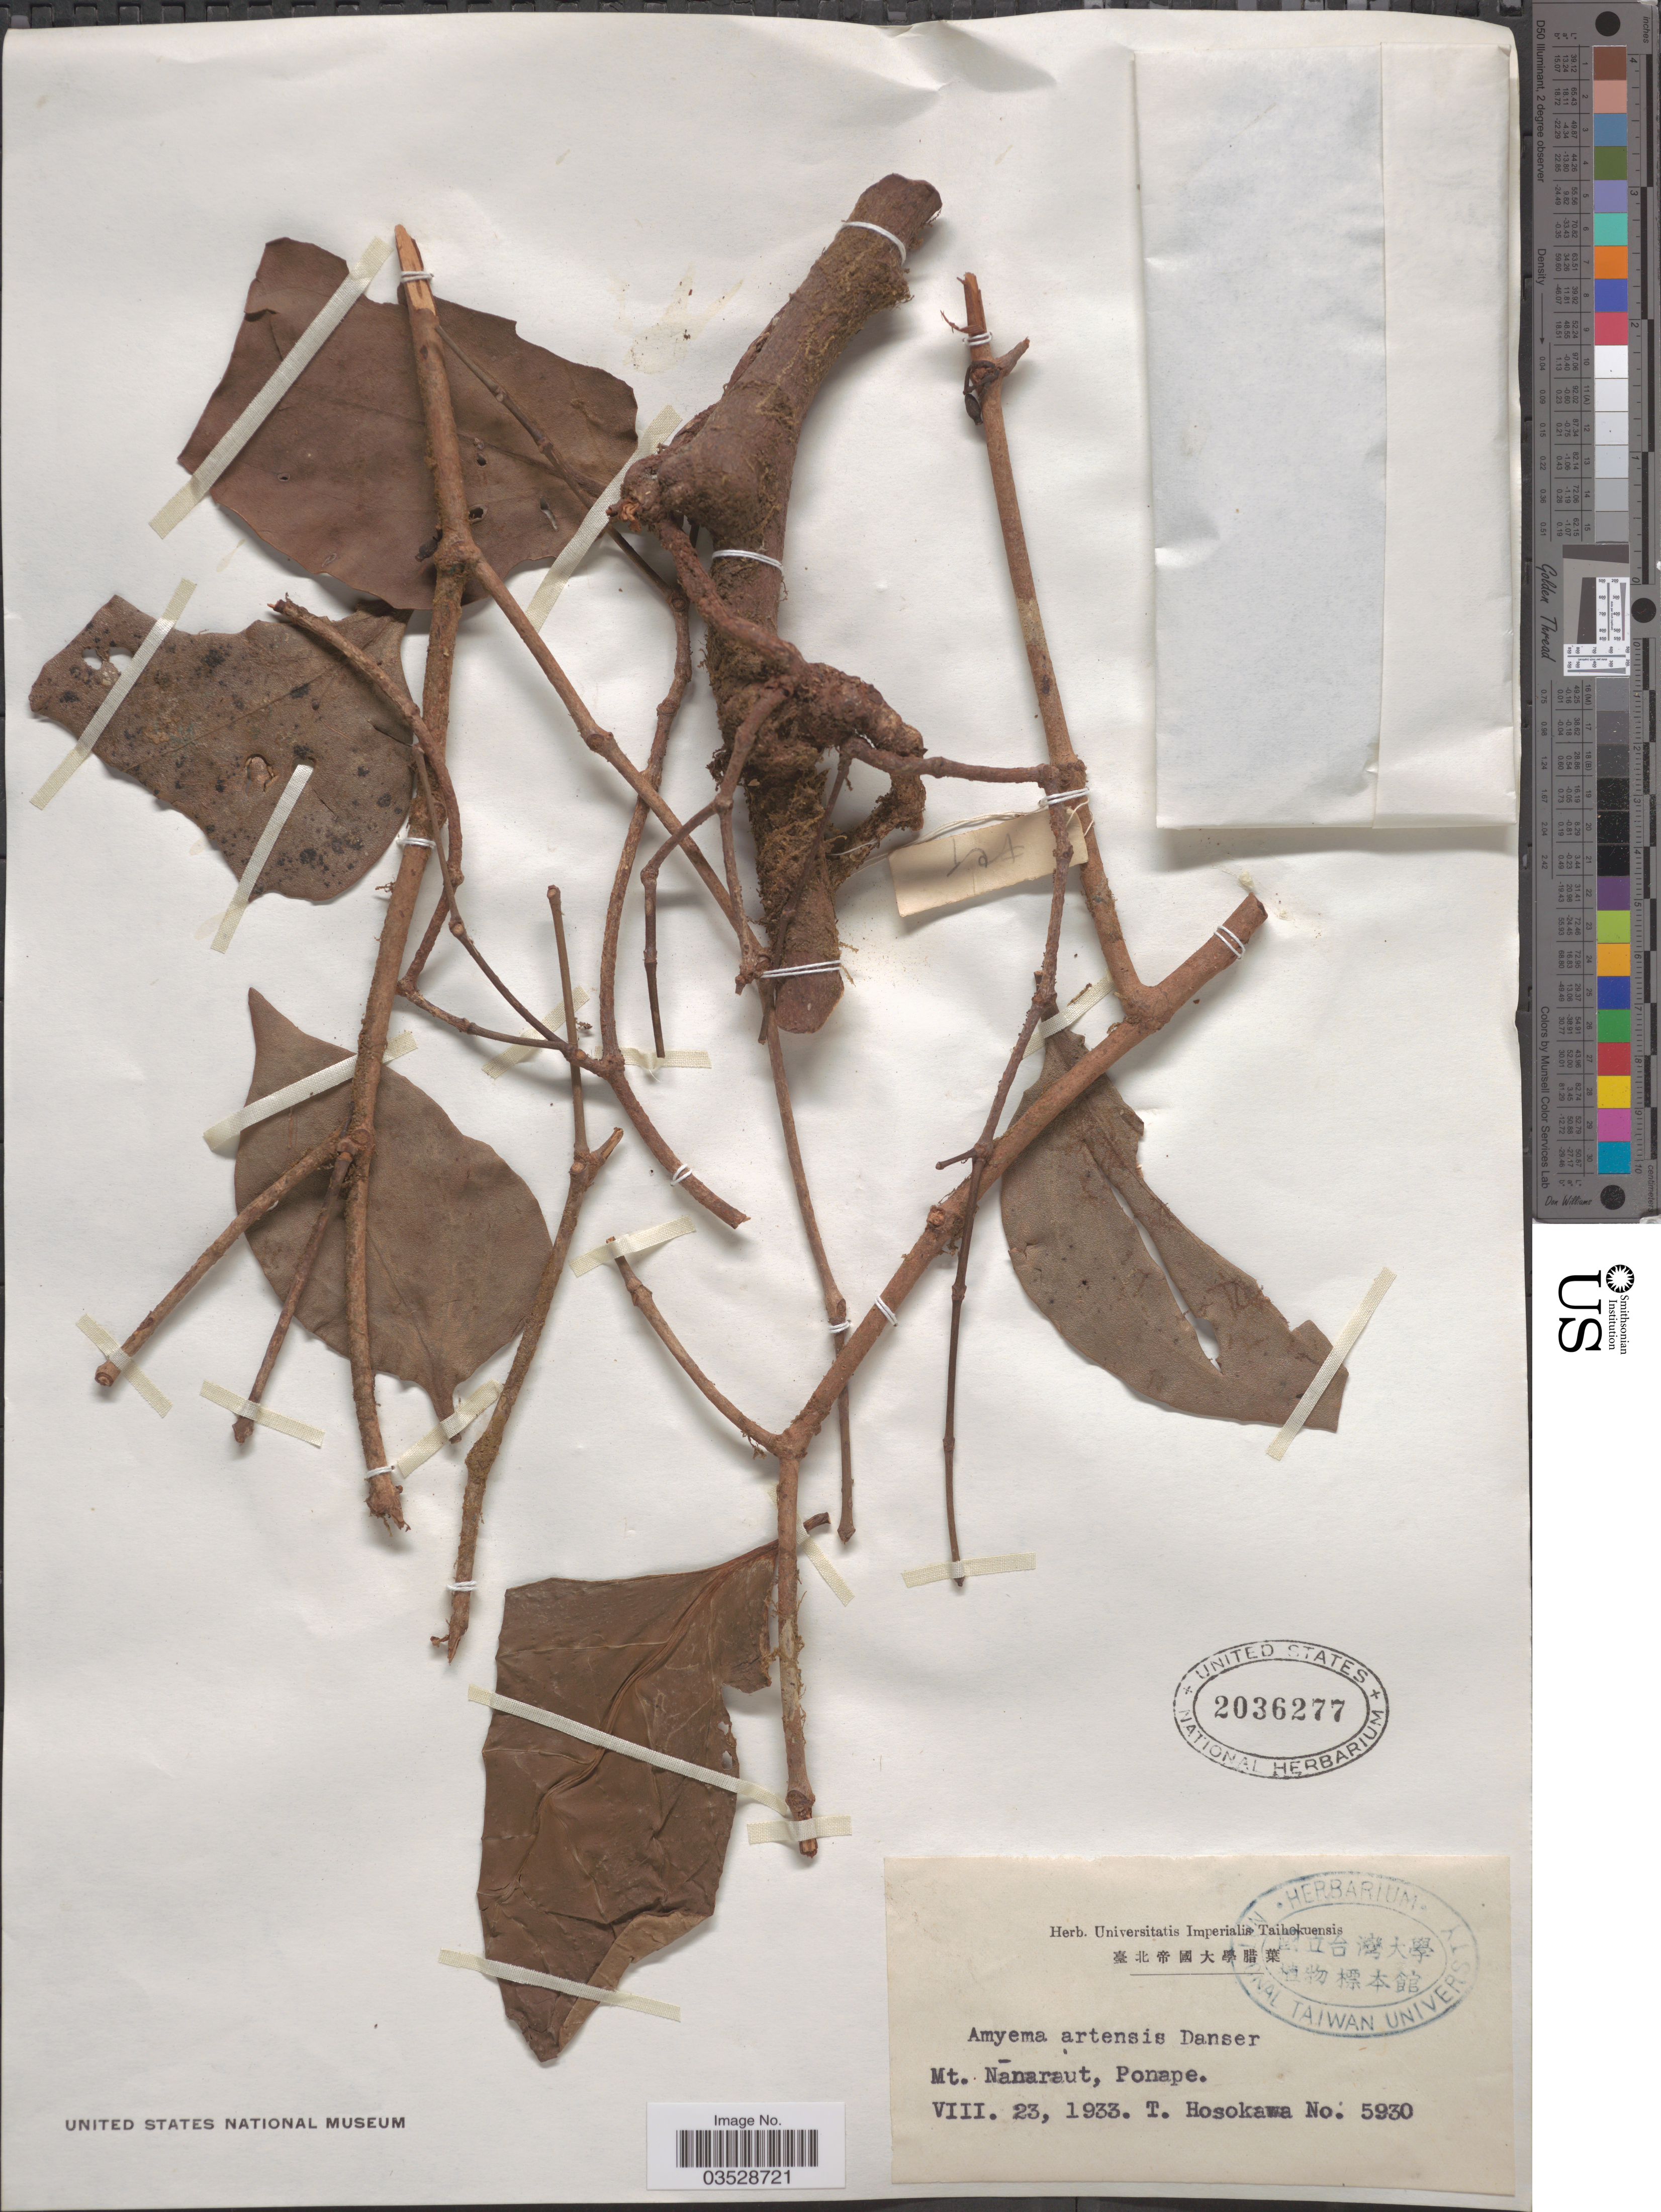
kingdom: Plantae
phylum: Tracheophyta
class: Magnoliopsida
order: Santalales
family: Loranthaceae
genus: Amyema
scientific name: Amyema artensis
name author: Danser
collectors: T. Hosokawa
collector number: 5930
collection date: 1933-08-23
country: Micronesia, Federated States of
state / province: Pohnpei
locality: Mt. Nanaraut, Ponape.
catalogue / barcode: US 2036277